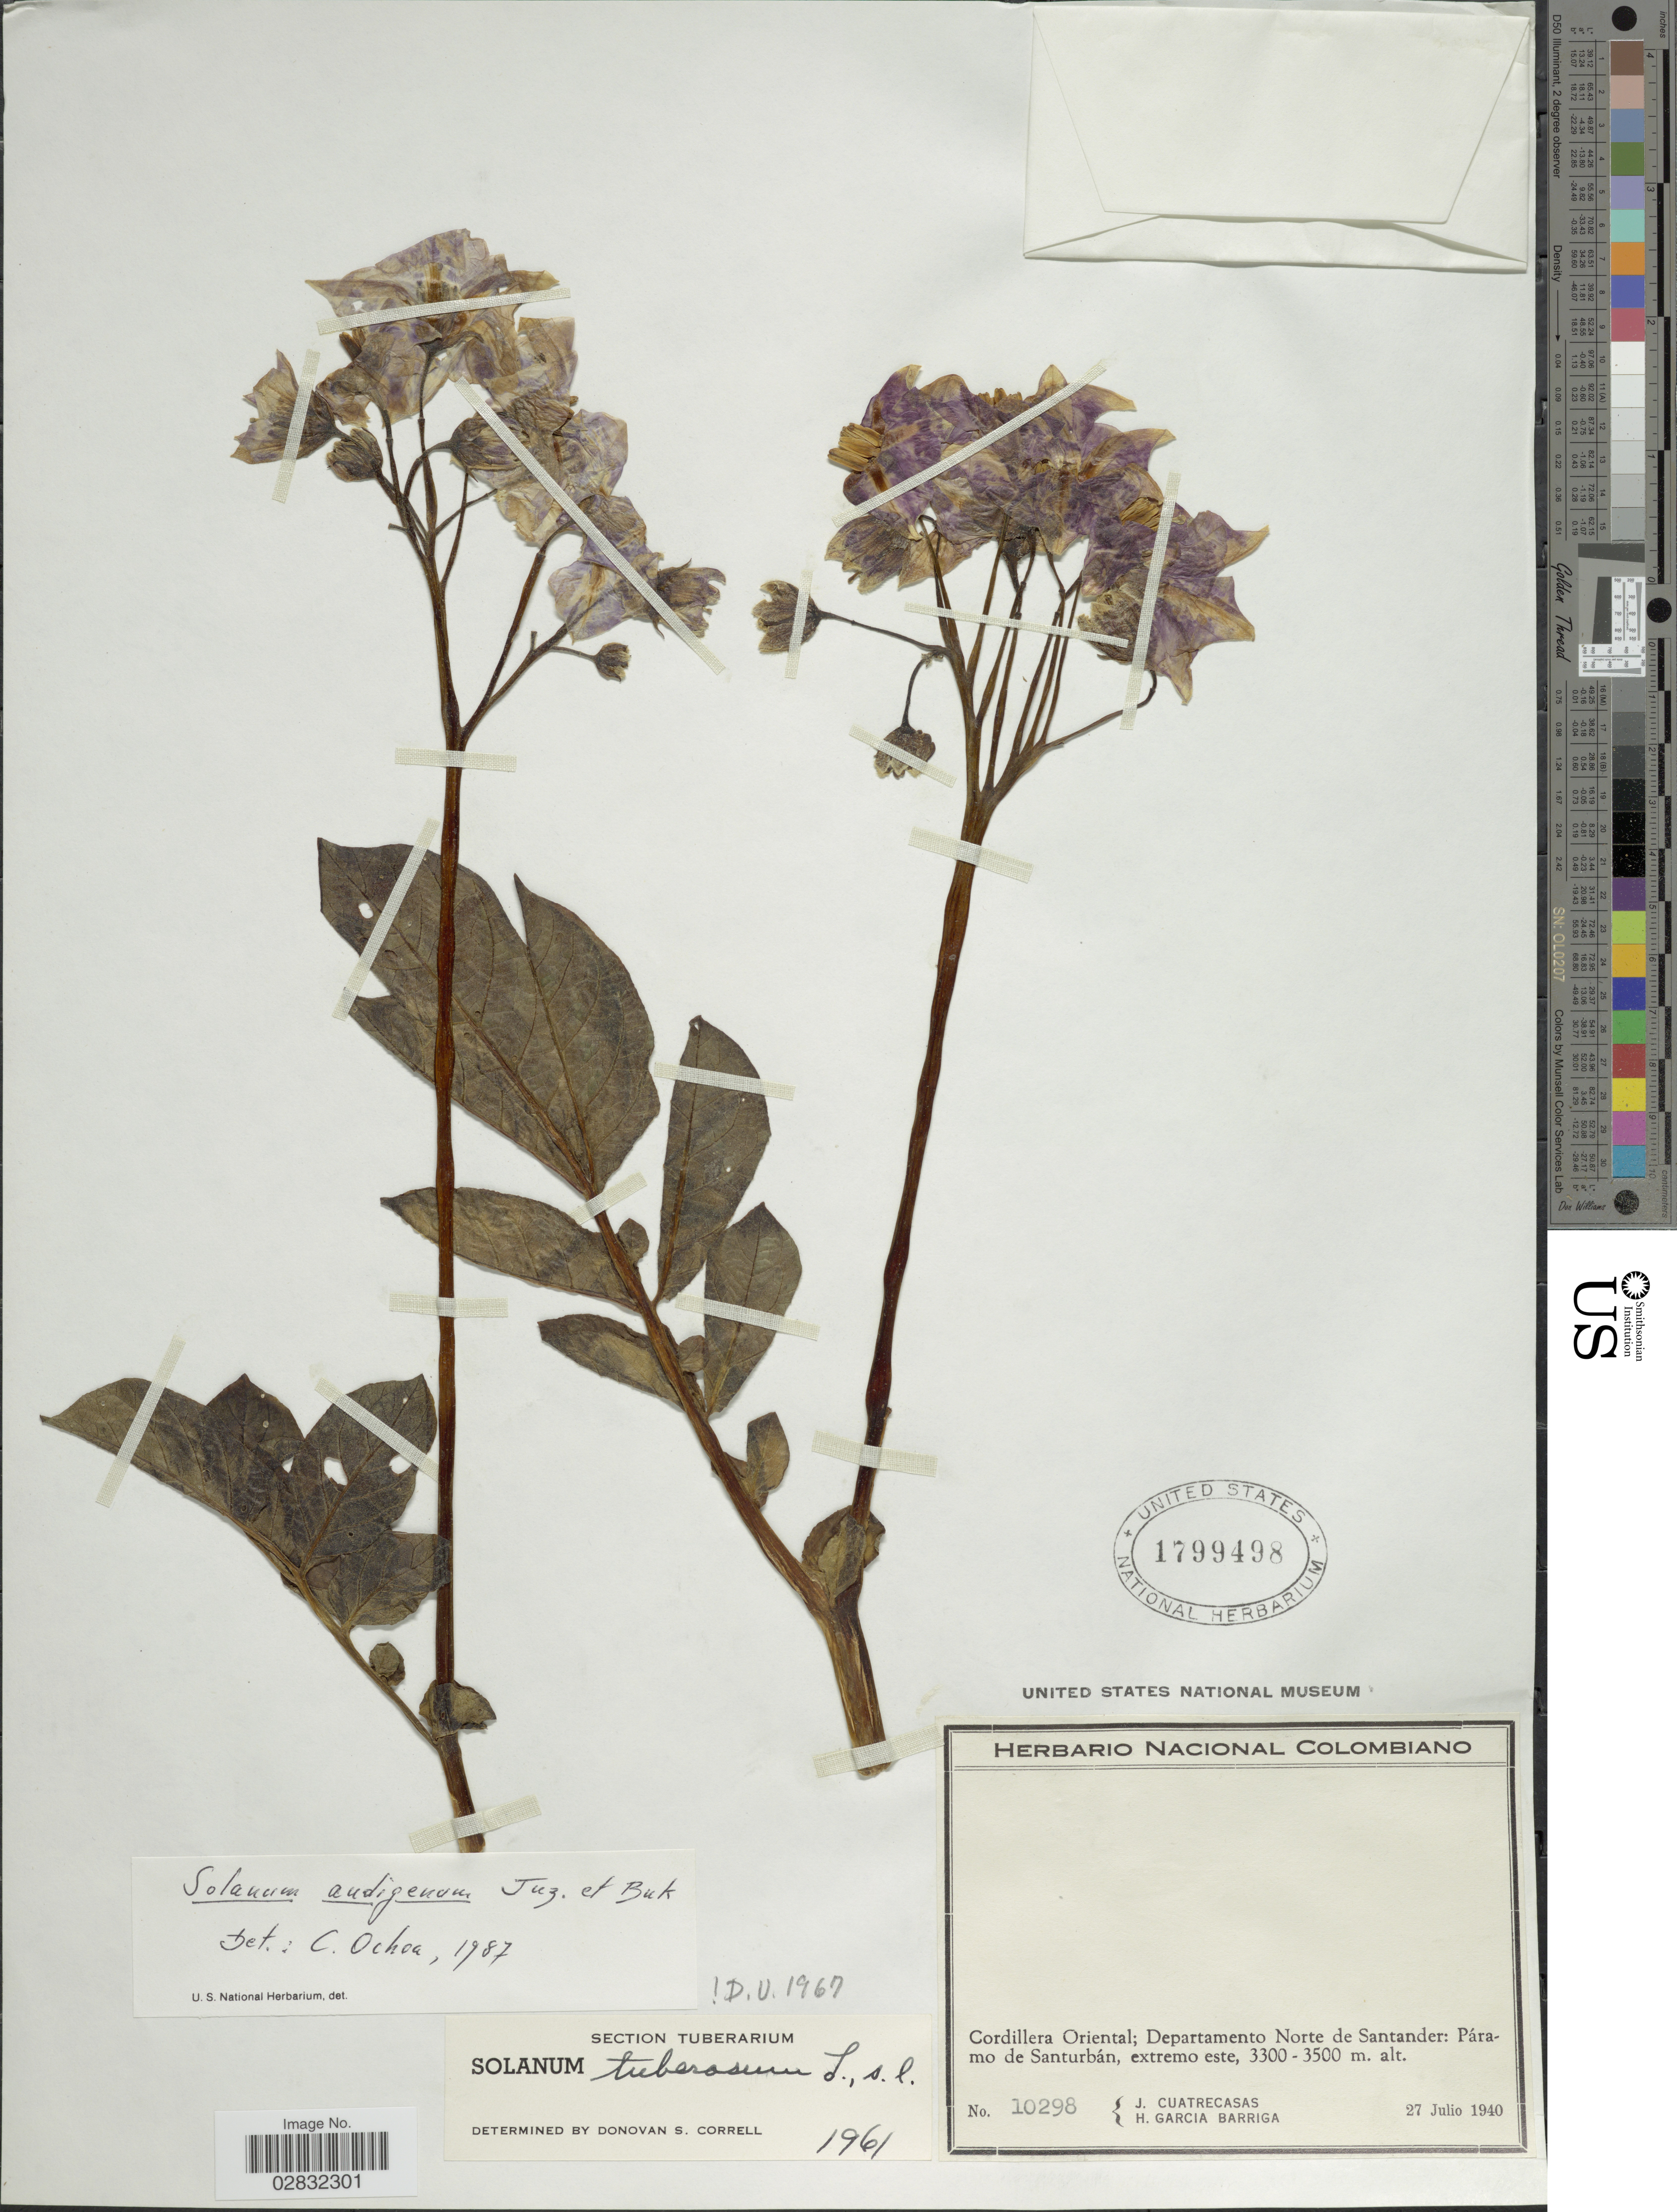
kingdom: Plantae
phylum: Tracheophyta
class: Magnoliopsida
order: Solanales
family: Solanaceae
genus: Solanum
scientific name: Solanum andigenum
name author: Juz. & Bukasov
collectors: J. Cuatrecasas & H. García Barriga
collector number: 10298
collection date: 1940-07-27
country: Colombia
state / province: Norte de Santander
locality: Cordillera Oriental; Departamento Norte de Santander: Páramo de Santurbán, extremo este.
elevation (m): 3300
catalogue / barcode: US 1799498